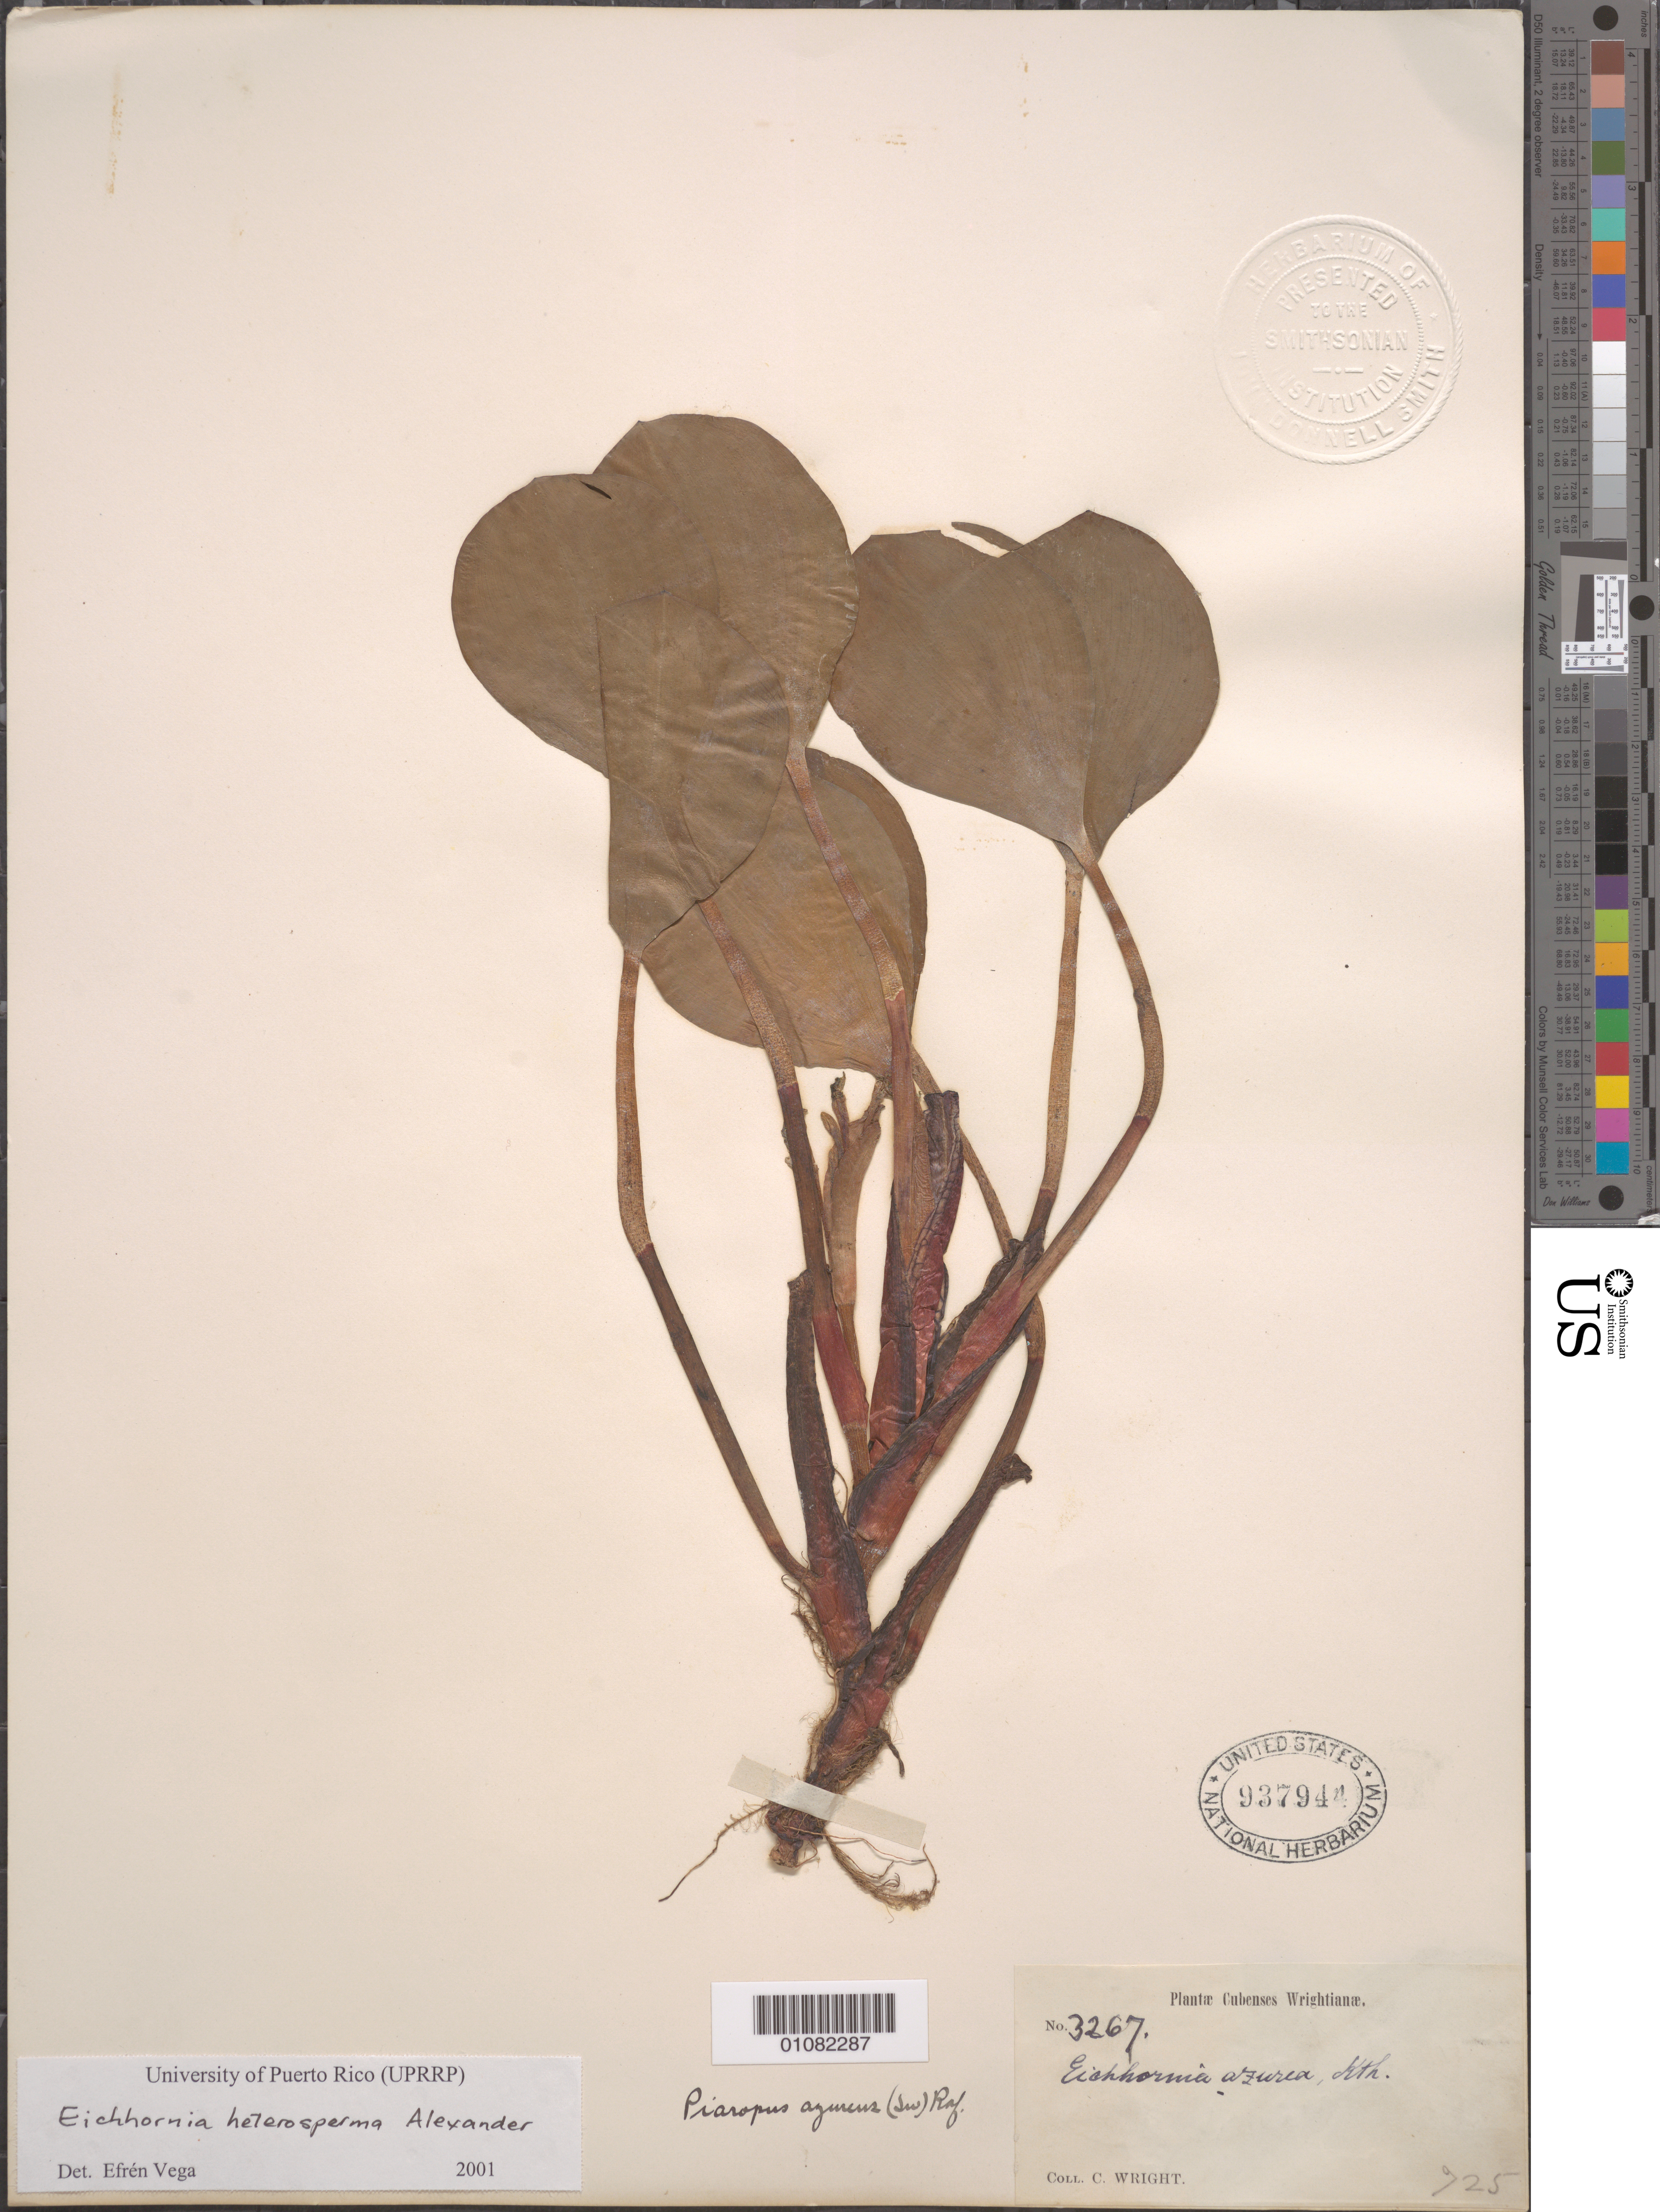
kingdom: Plantae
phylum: Tracheophyta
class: Liliopsida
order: Commelinales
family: Pontederiaceae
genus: Eichhornia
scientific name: Eichhornia heterosperma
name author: Alexander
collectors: C. Wright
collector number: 3267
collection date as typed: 1800 to 1899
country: Cuba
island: Cuba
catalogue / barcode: US 937944